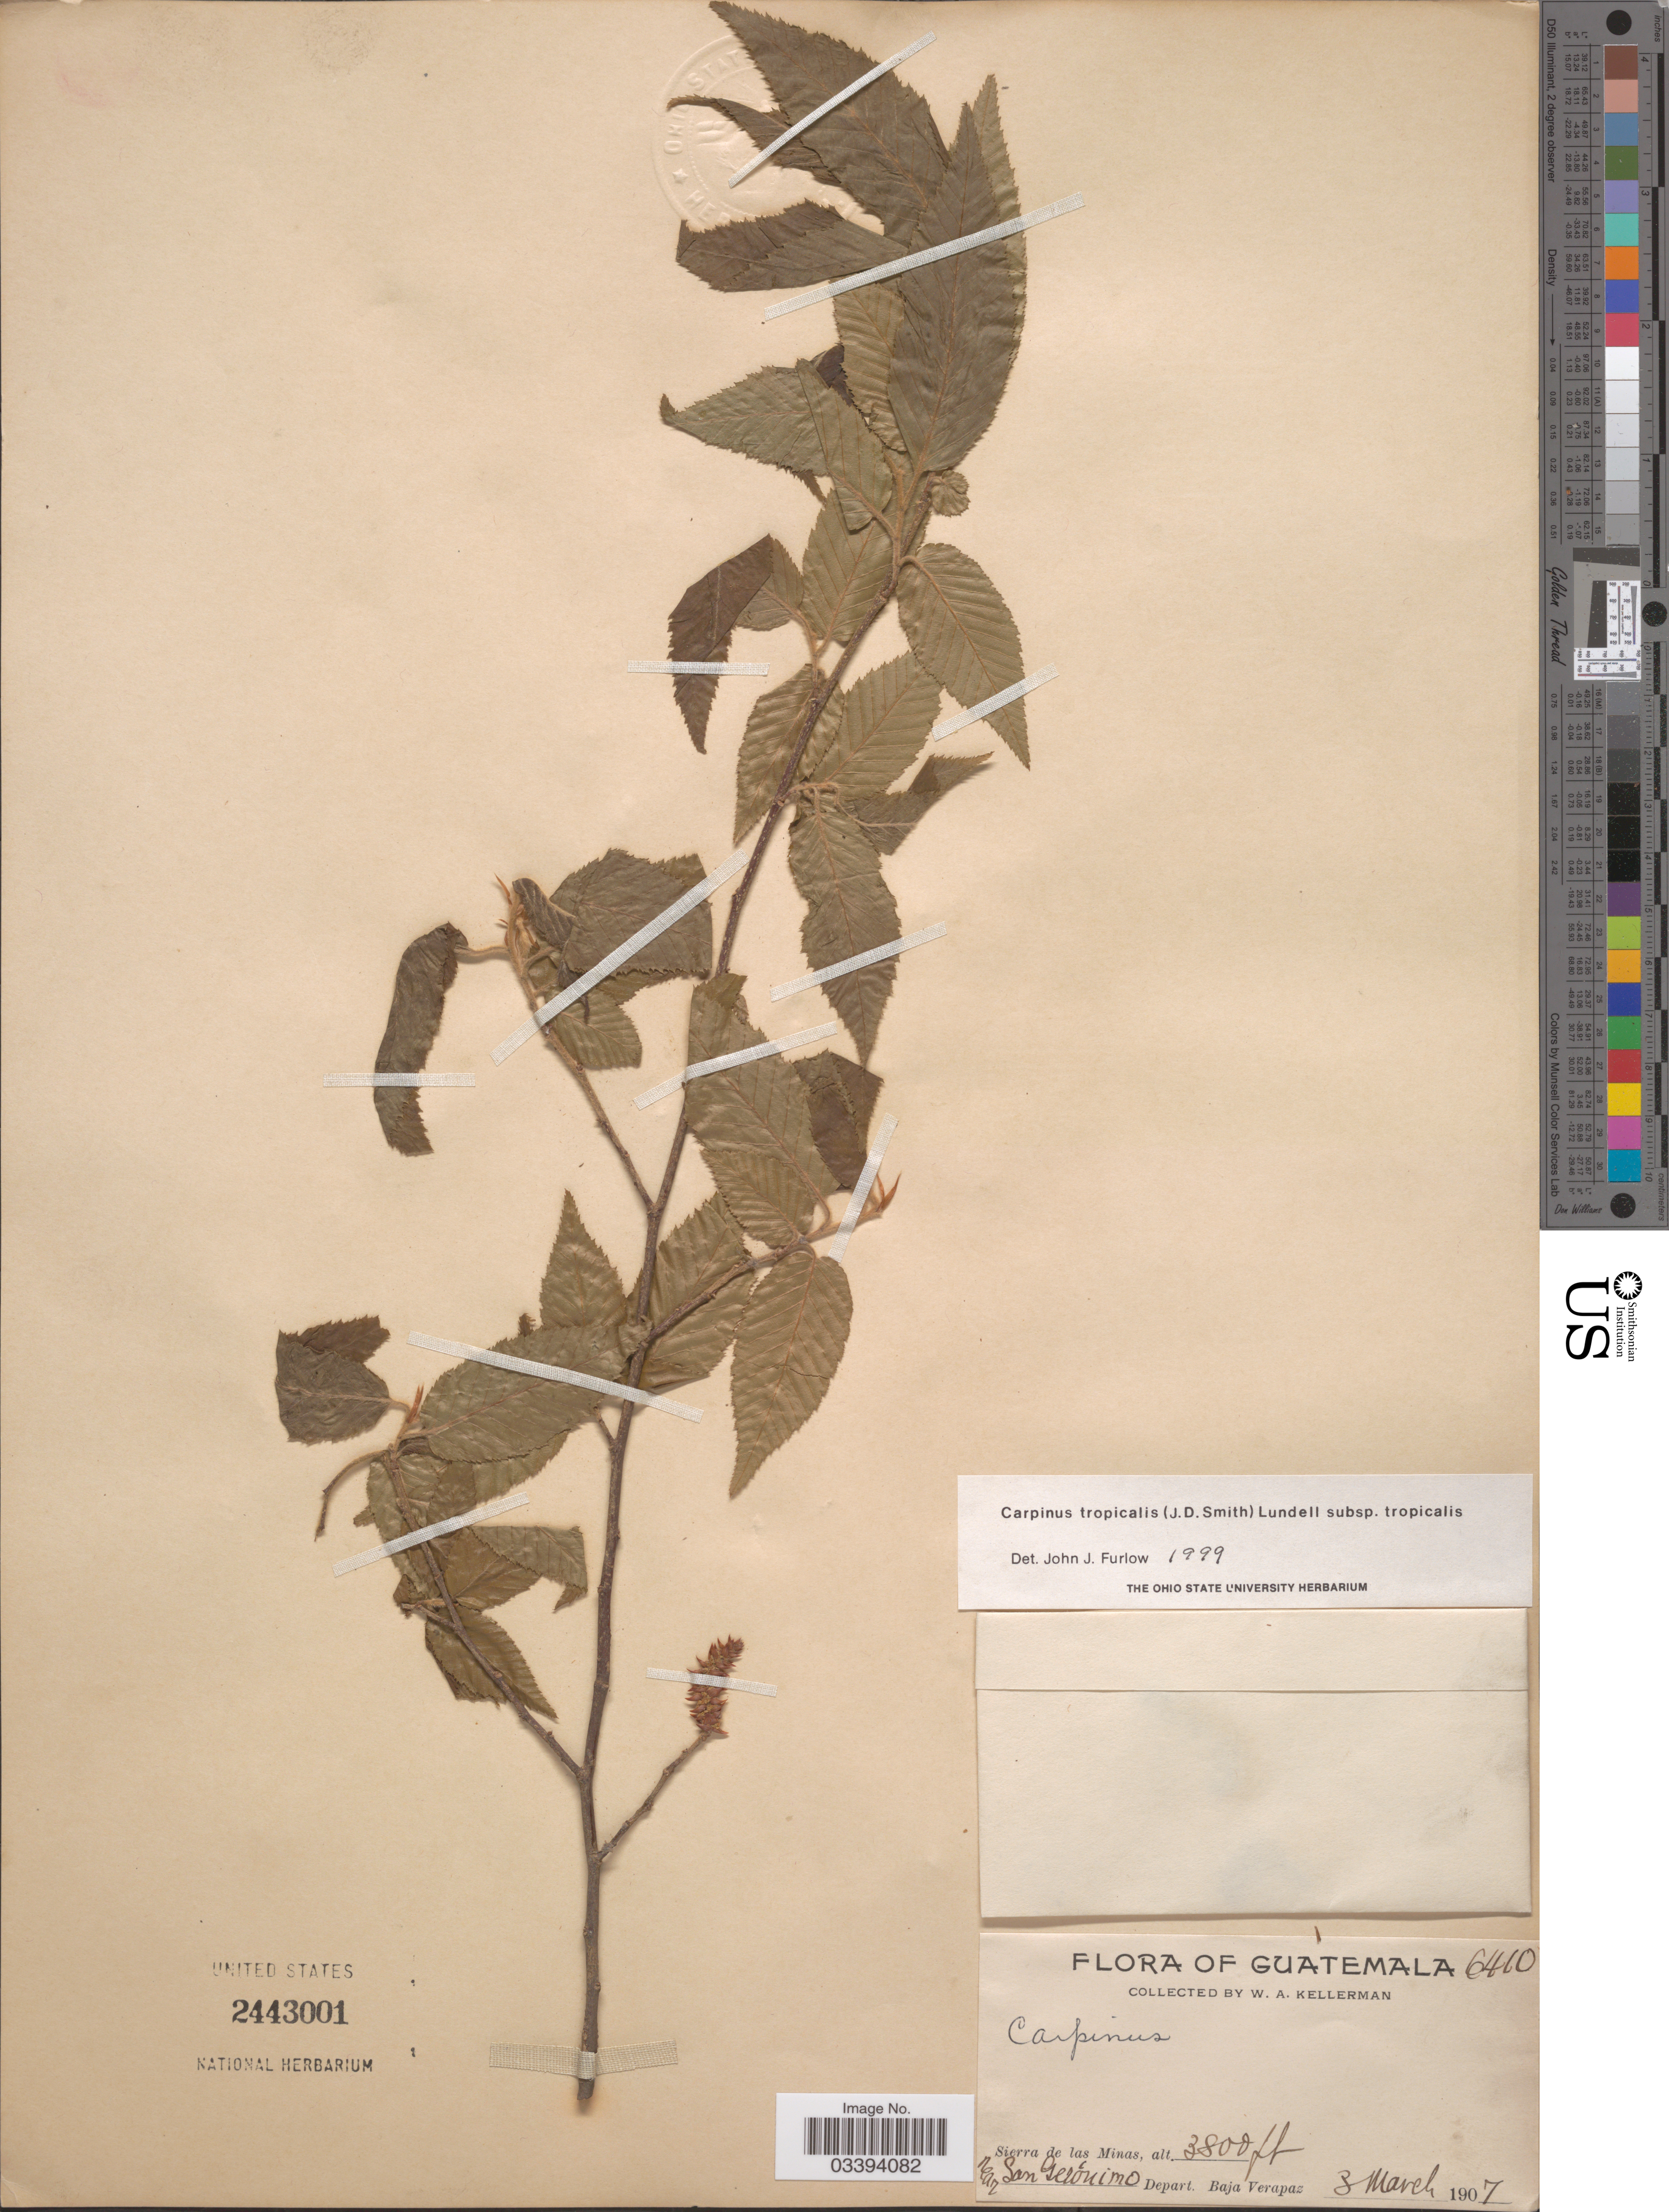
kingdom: Plantae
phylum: Tracheophyta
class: Magnoliopsida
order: Fagales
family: Betulaceae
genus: Carpinus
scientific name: Carpinus tropicalis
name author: (Donn. Sm.) Lundell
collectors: W. Kellerman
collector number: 6410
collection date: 1907-03-03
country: Guatemala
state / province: Baja Verapaz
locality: Sierra de las Minas near San Gerónimo. Depart. Baja Verapaz.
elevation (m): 1158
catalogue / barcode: US 2443001